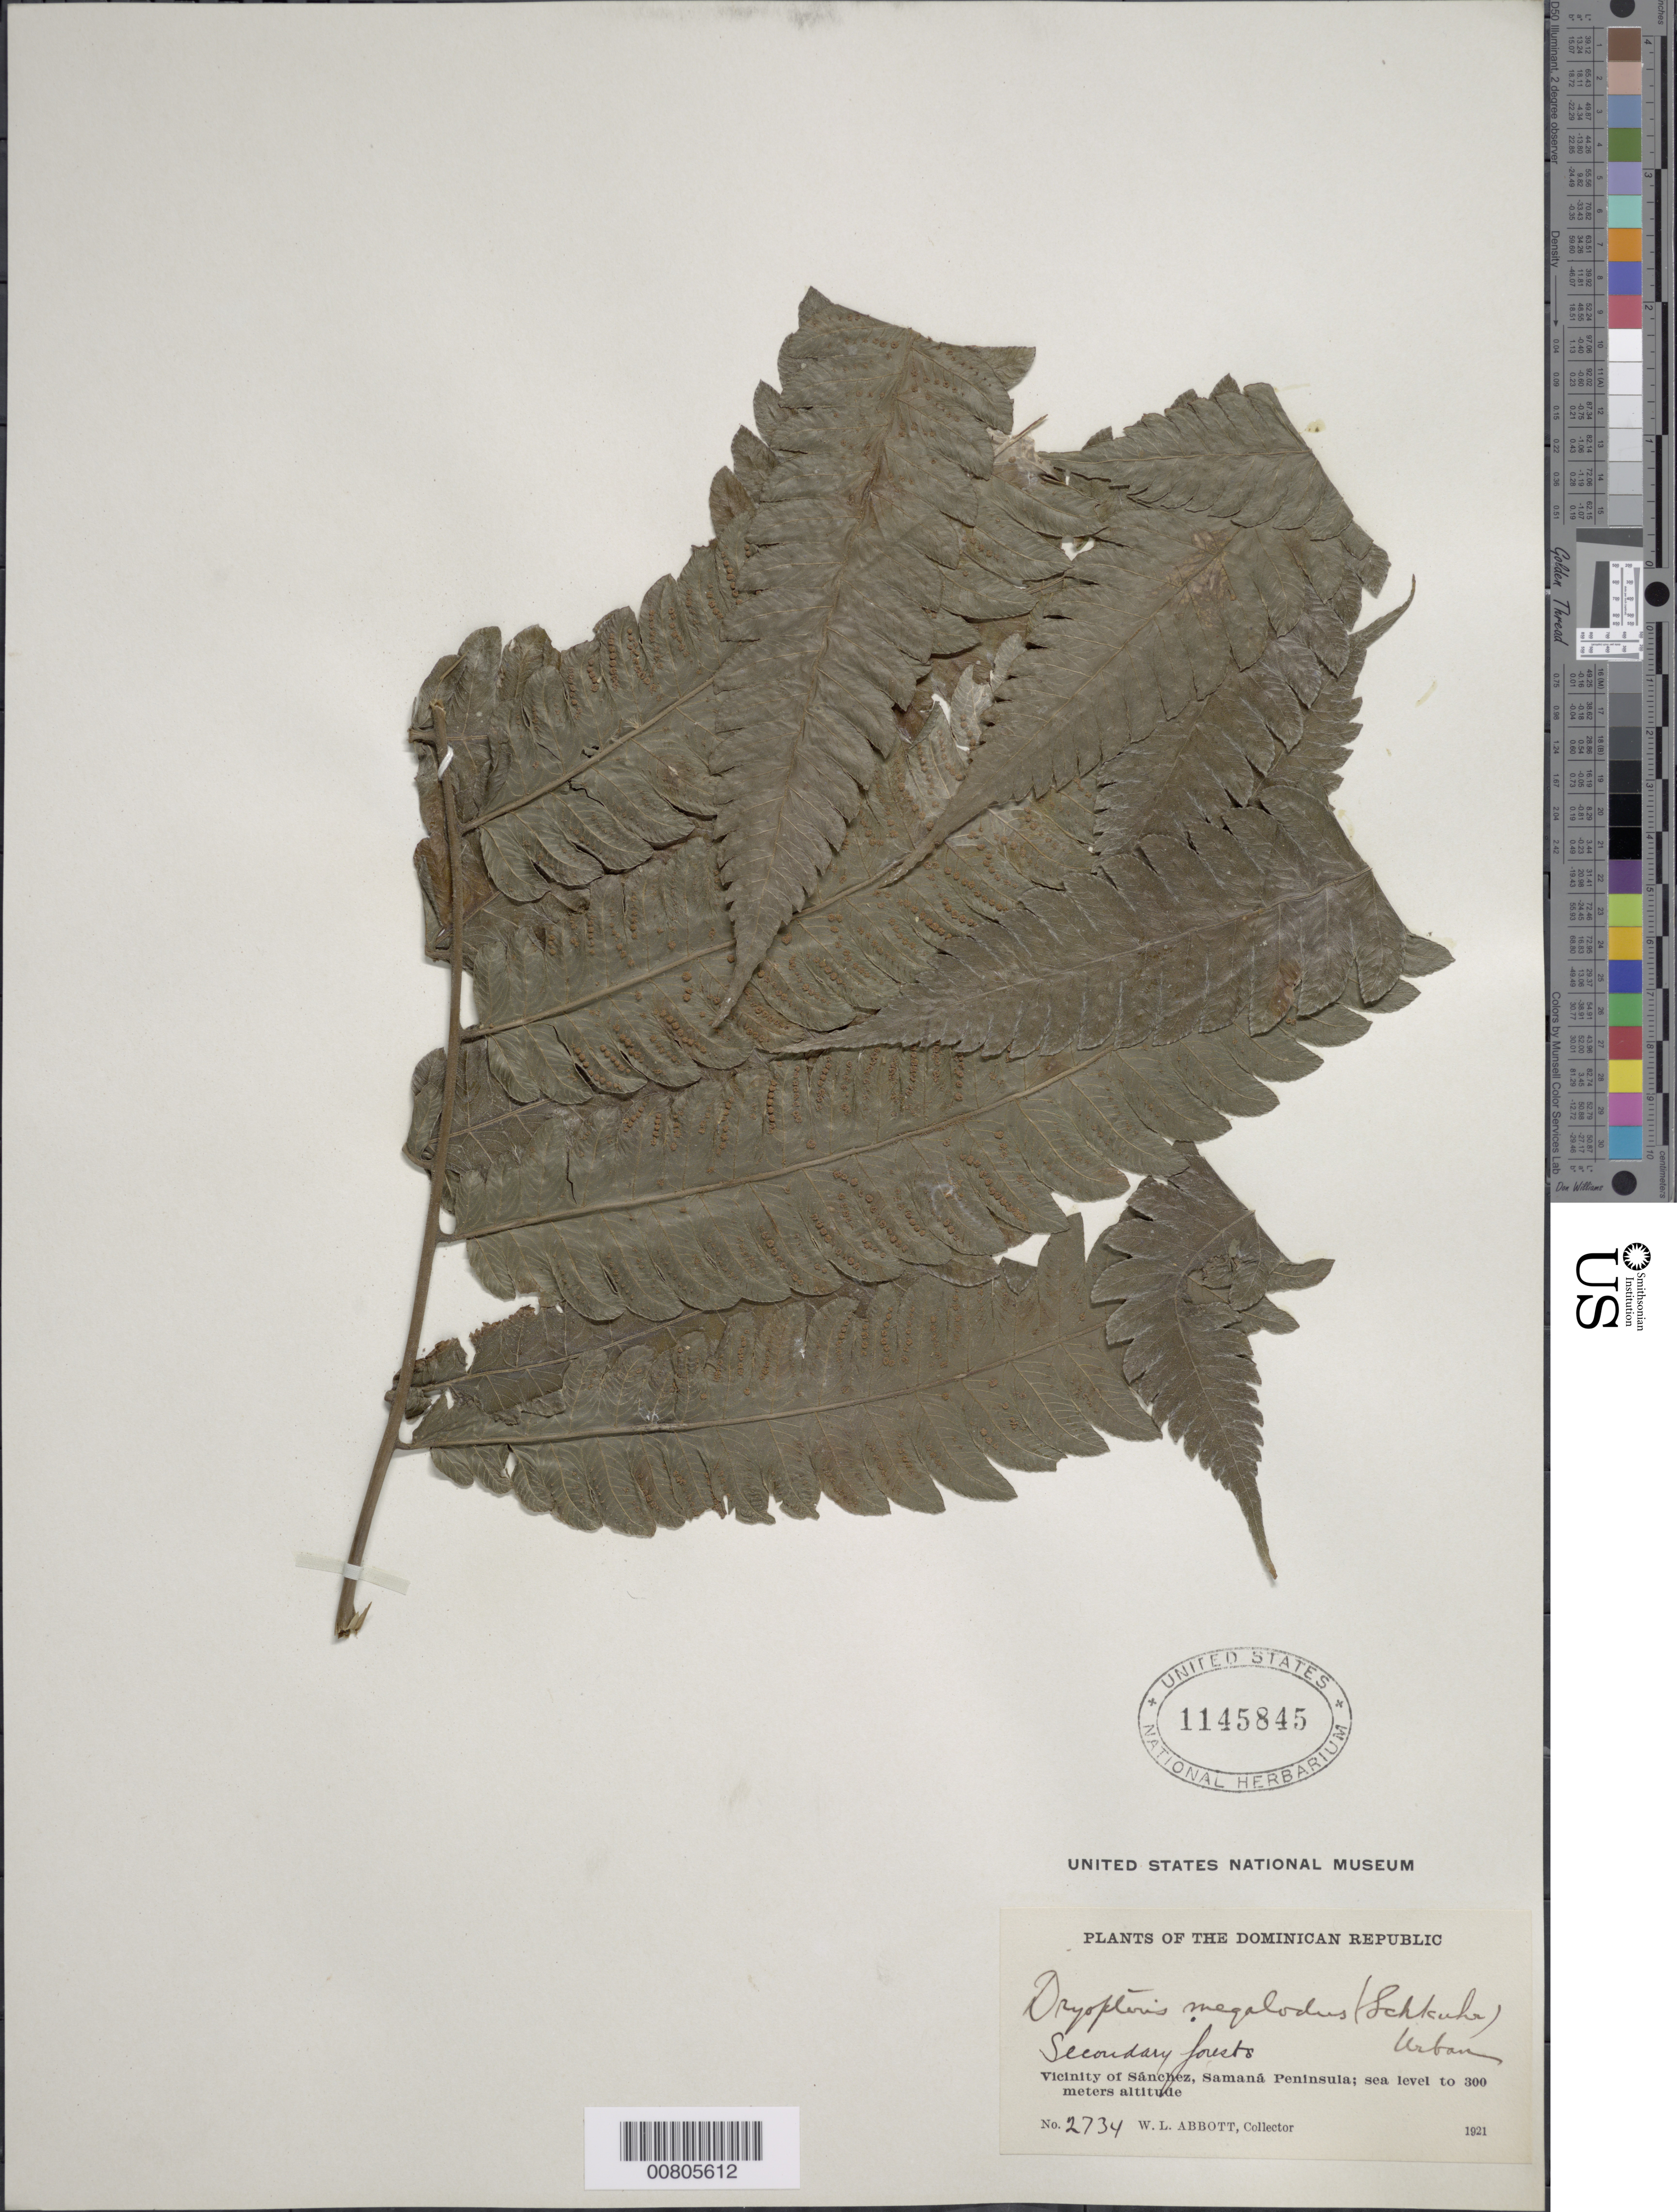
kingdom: Plantae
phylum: Tracheophyta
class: Polypodiopsida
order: Polypodiales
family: Thelypteridaceae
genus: Goniopteris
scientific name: Goniopteris pennata (Poir.) comb. nov., ined 2015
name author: (Poir.)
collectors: W. L. Abbott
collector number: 2734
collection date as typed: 1921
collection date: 1921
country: Dominican Republic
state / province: Samana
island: Hispaniola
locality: Sánchez vicinity, Samaná Peninsula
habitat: Secondary forest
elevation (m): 0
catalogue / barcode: US 1145845